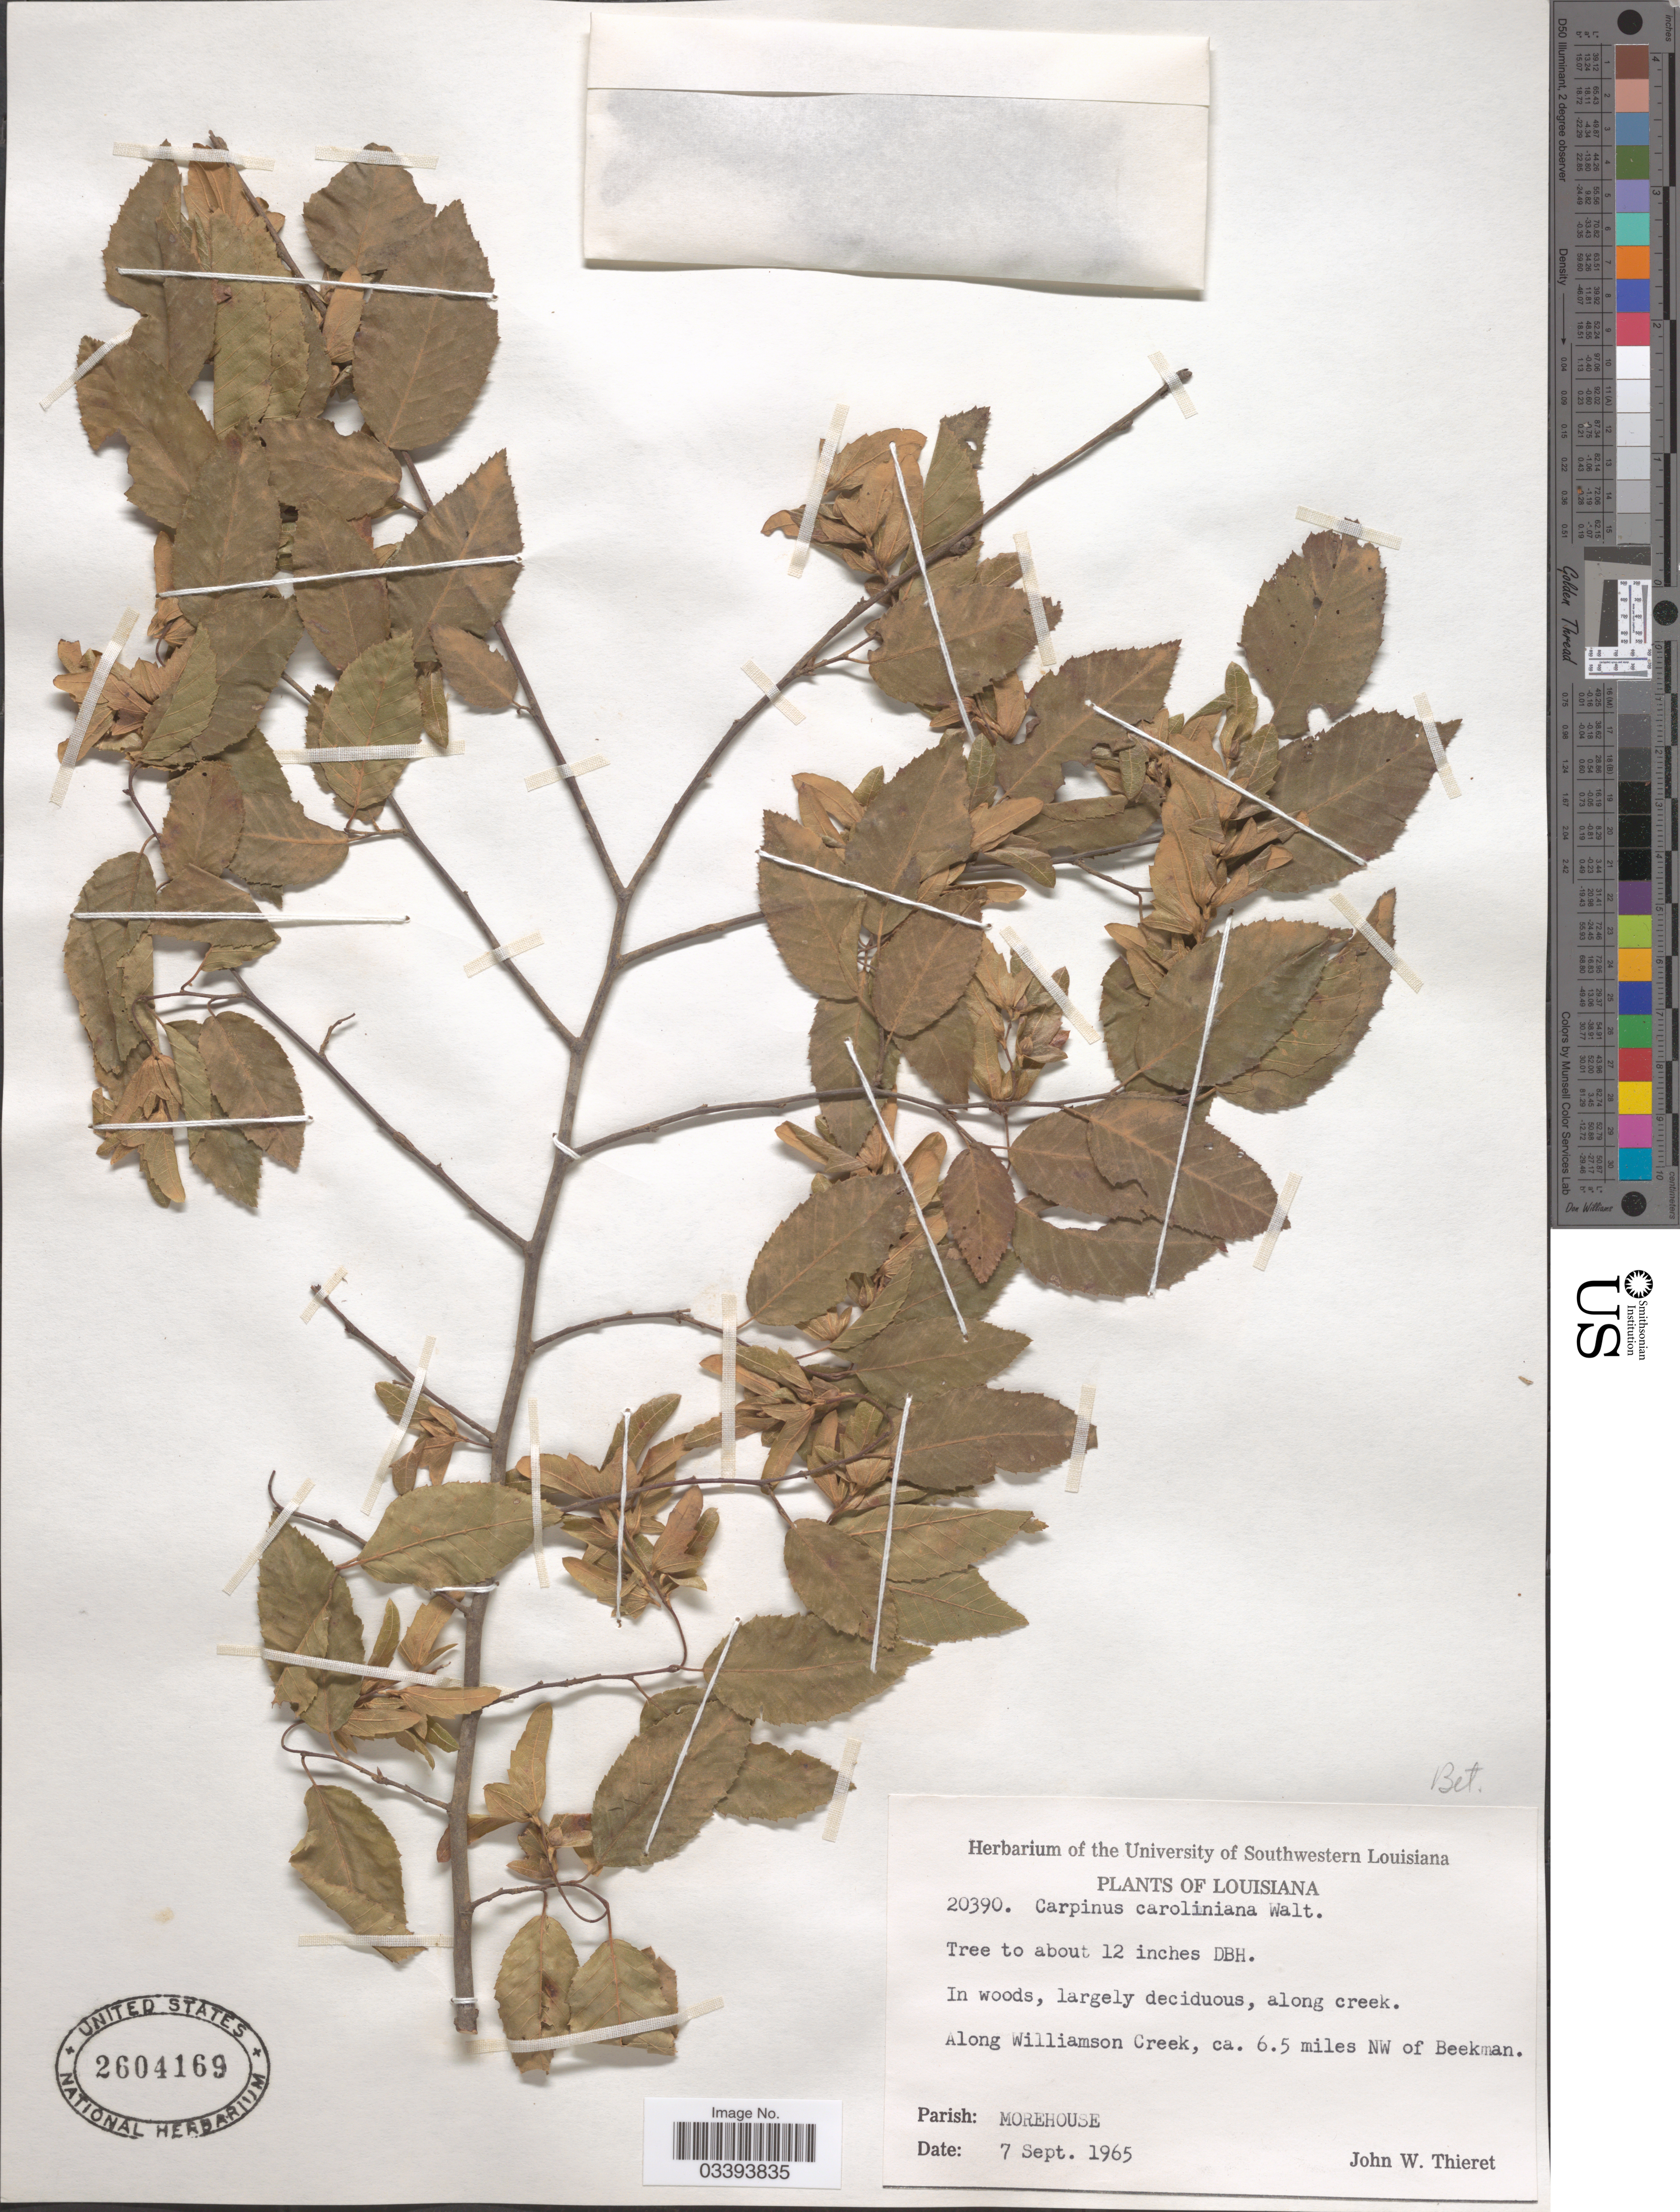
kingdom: Plantae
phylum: Tracheophyta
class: Magnoliopsida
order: Fagales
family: Betulaceae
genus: Carpinus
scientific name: Carpinus caroliniana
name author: Walter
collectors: J. W. Thieret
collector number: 20390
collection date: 1965-09-07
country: United States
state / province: Louisiana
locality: Along creek. Along Williamson Creek, ca. 6.5 miles NW of Beekman. Parish: Morehouse.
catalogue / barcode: US 2604169